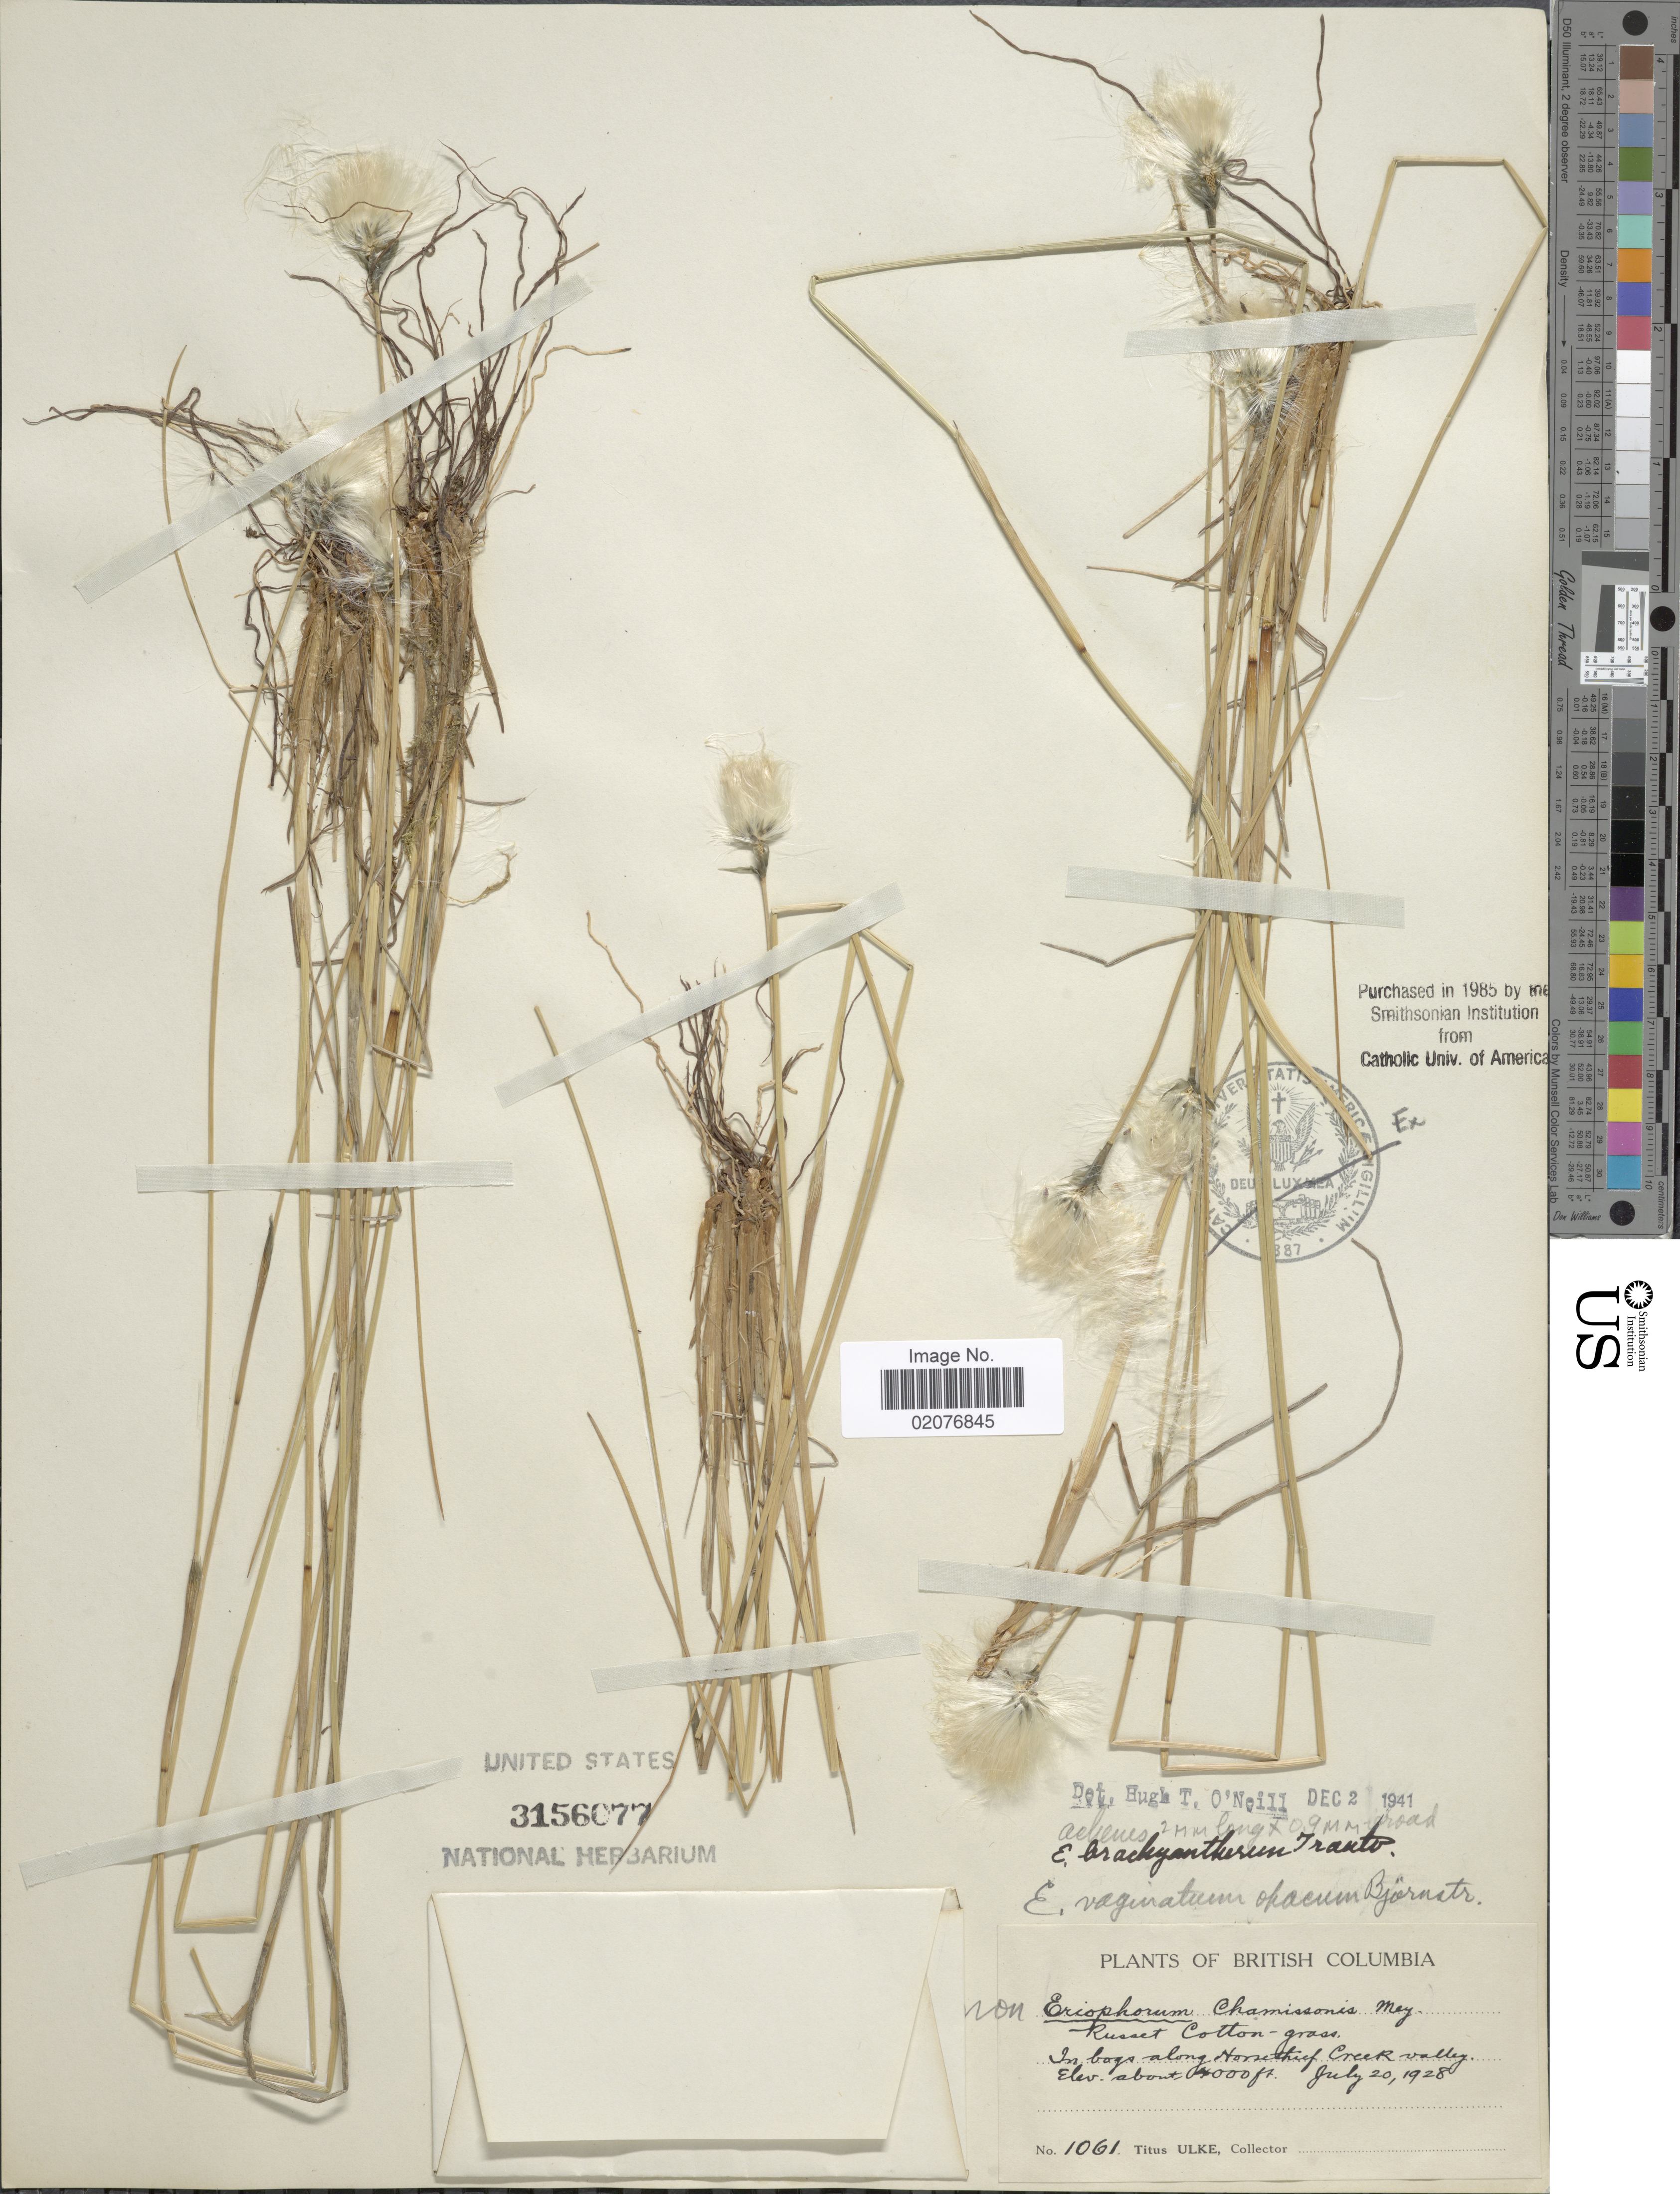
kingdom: Plantae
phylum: Tracheophyta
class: Liliopsida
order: Poales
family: Cyperaceae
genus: Eriophorum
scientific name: Eriophorum brachyantherum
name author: Trautv. & C.A. Mey.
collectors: T. Ulke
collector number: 1061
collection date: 1928-07-20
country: Canada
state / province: British Columbia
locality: Russett Cotton-grass, In bogs along Horsethief Creek valley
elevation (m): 1219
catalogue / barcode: US 3156077